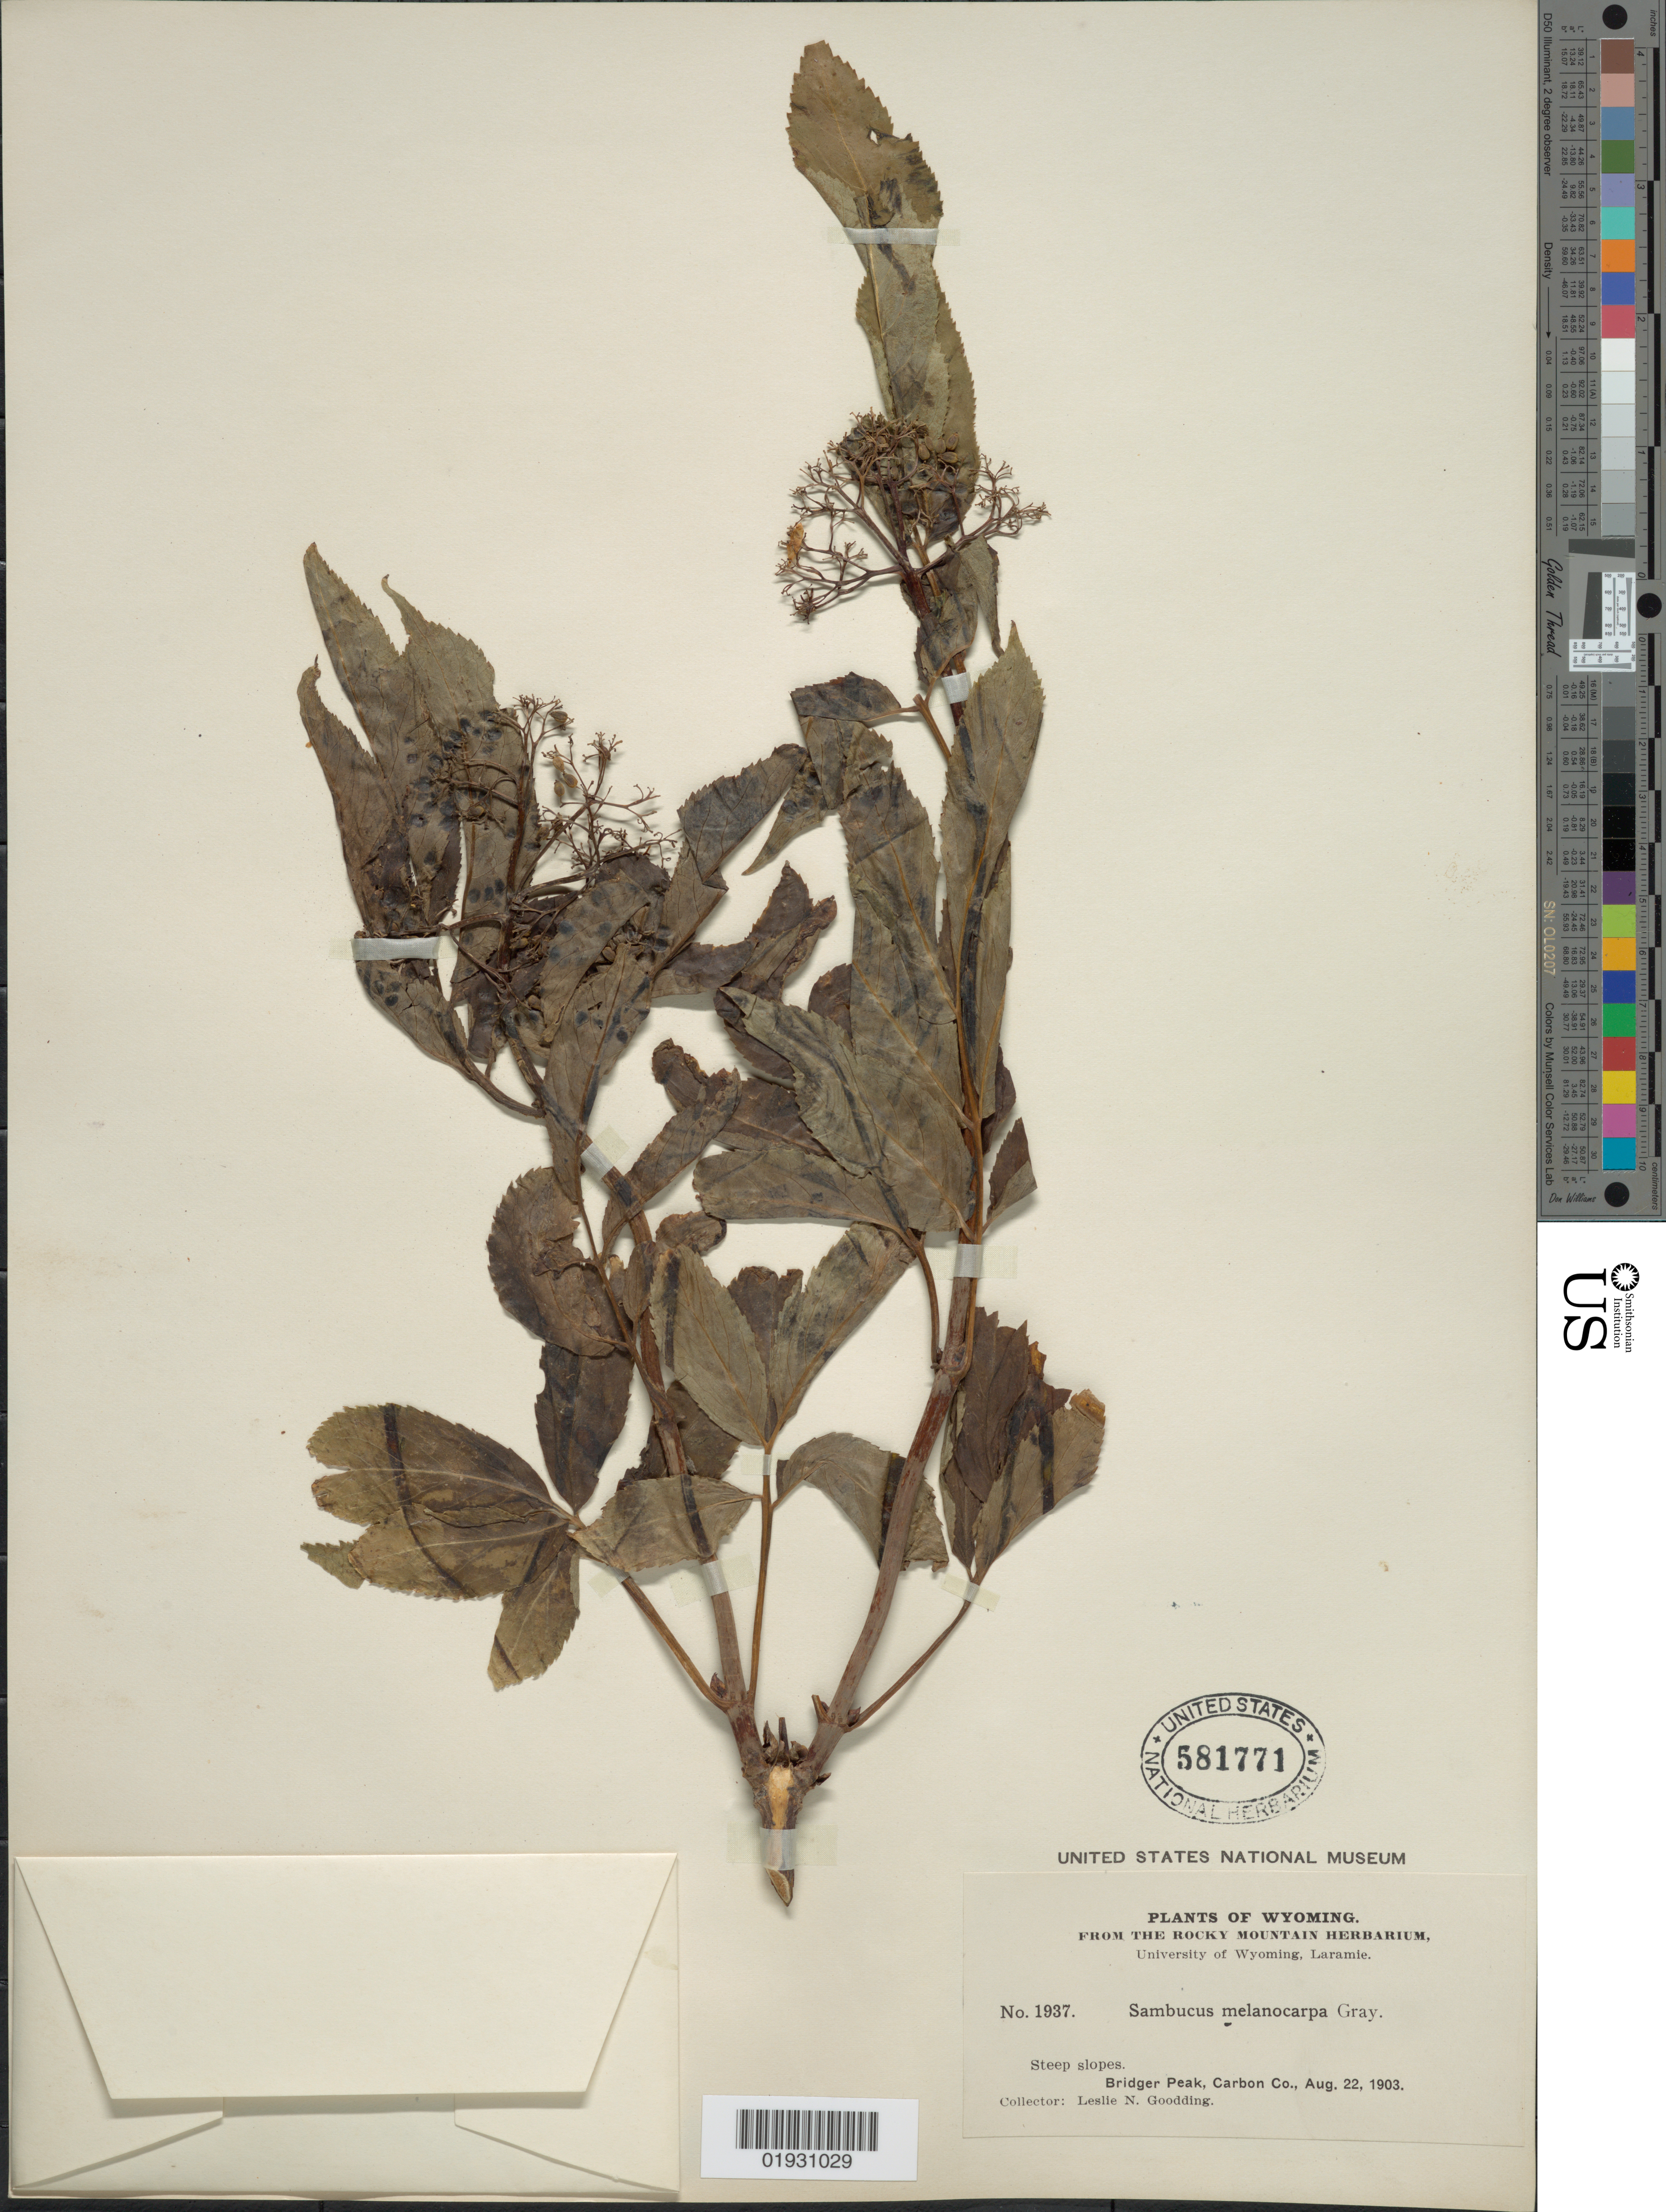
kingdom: Plantae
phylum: Tracheophyta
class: Magnoliopsida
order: Dipsacales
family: Viburnaceae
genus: Sambucus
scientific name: Sambucus melanocarpa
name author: A. Gray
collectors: L. N. Goodding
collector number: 1937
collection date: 1903-08-22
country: United States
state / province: Wyoming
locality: Steep slopes. Bridger Peak, Carbon Co.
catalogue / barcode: US 581771